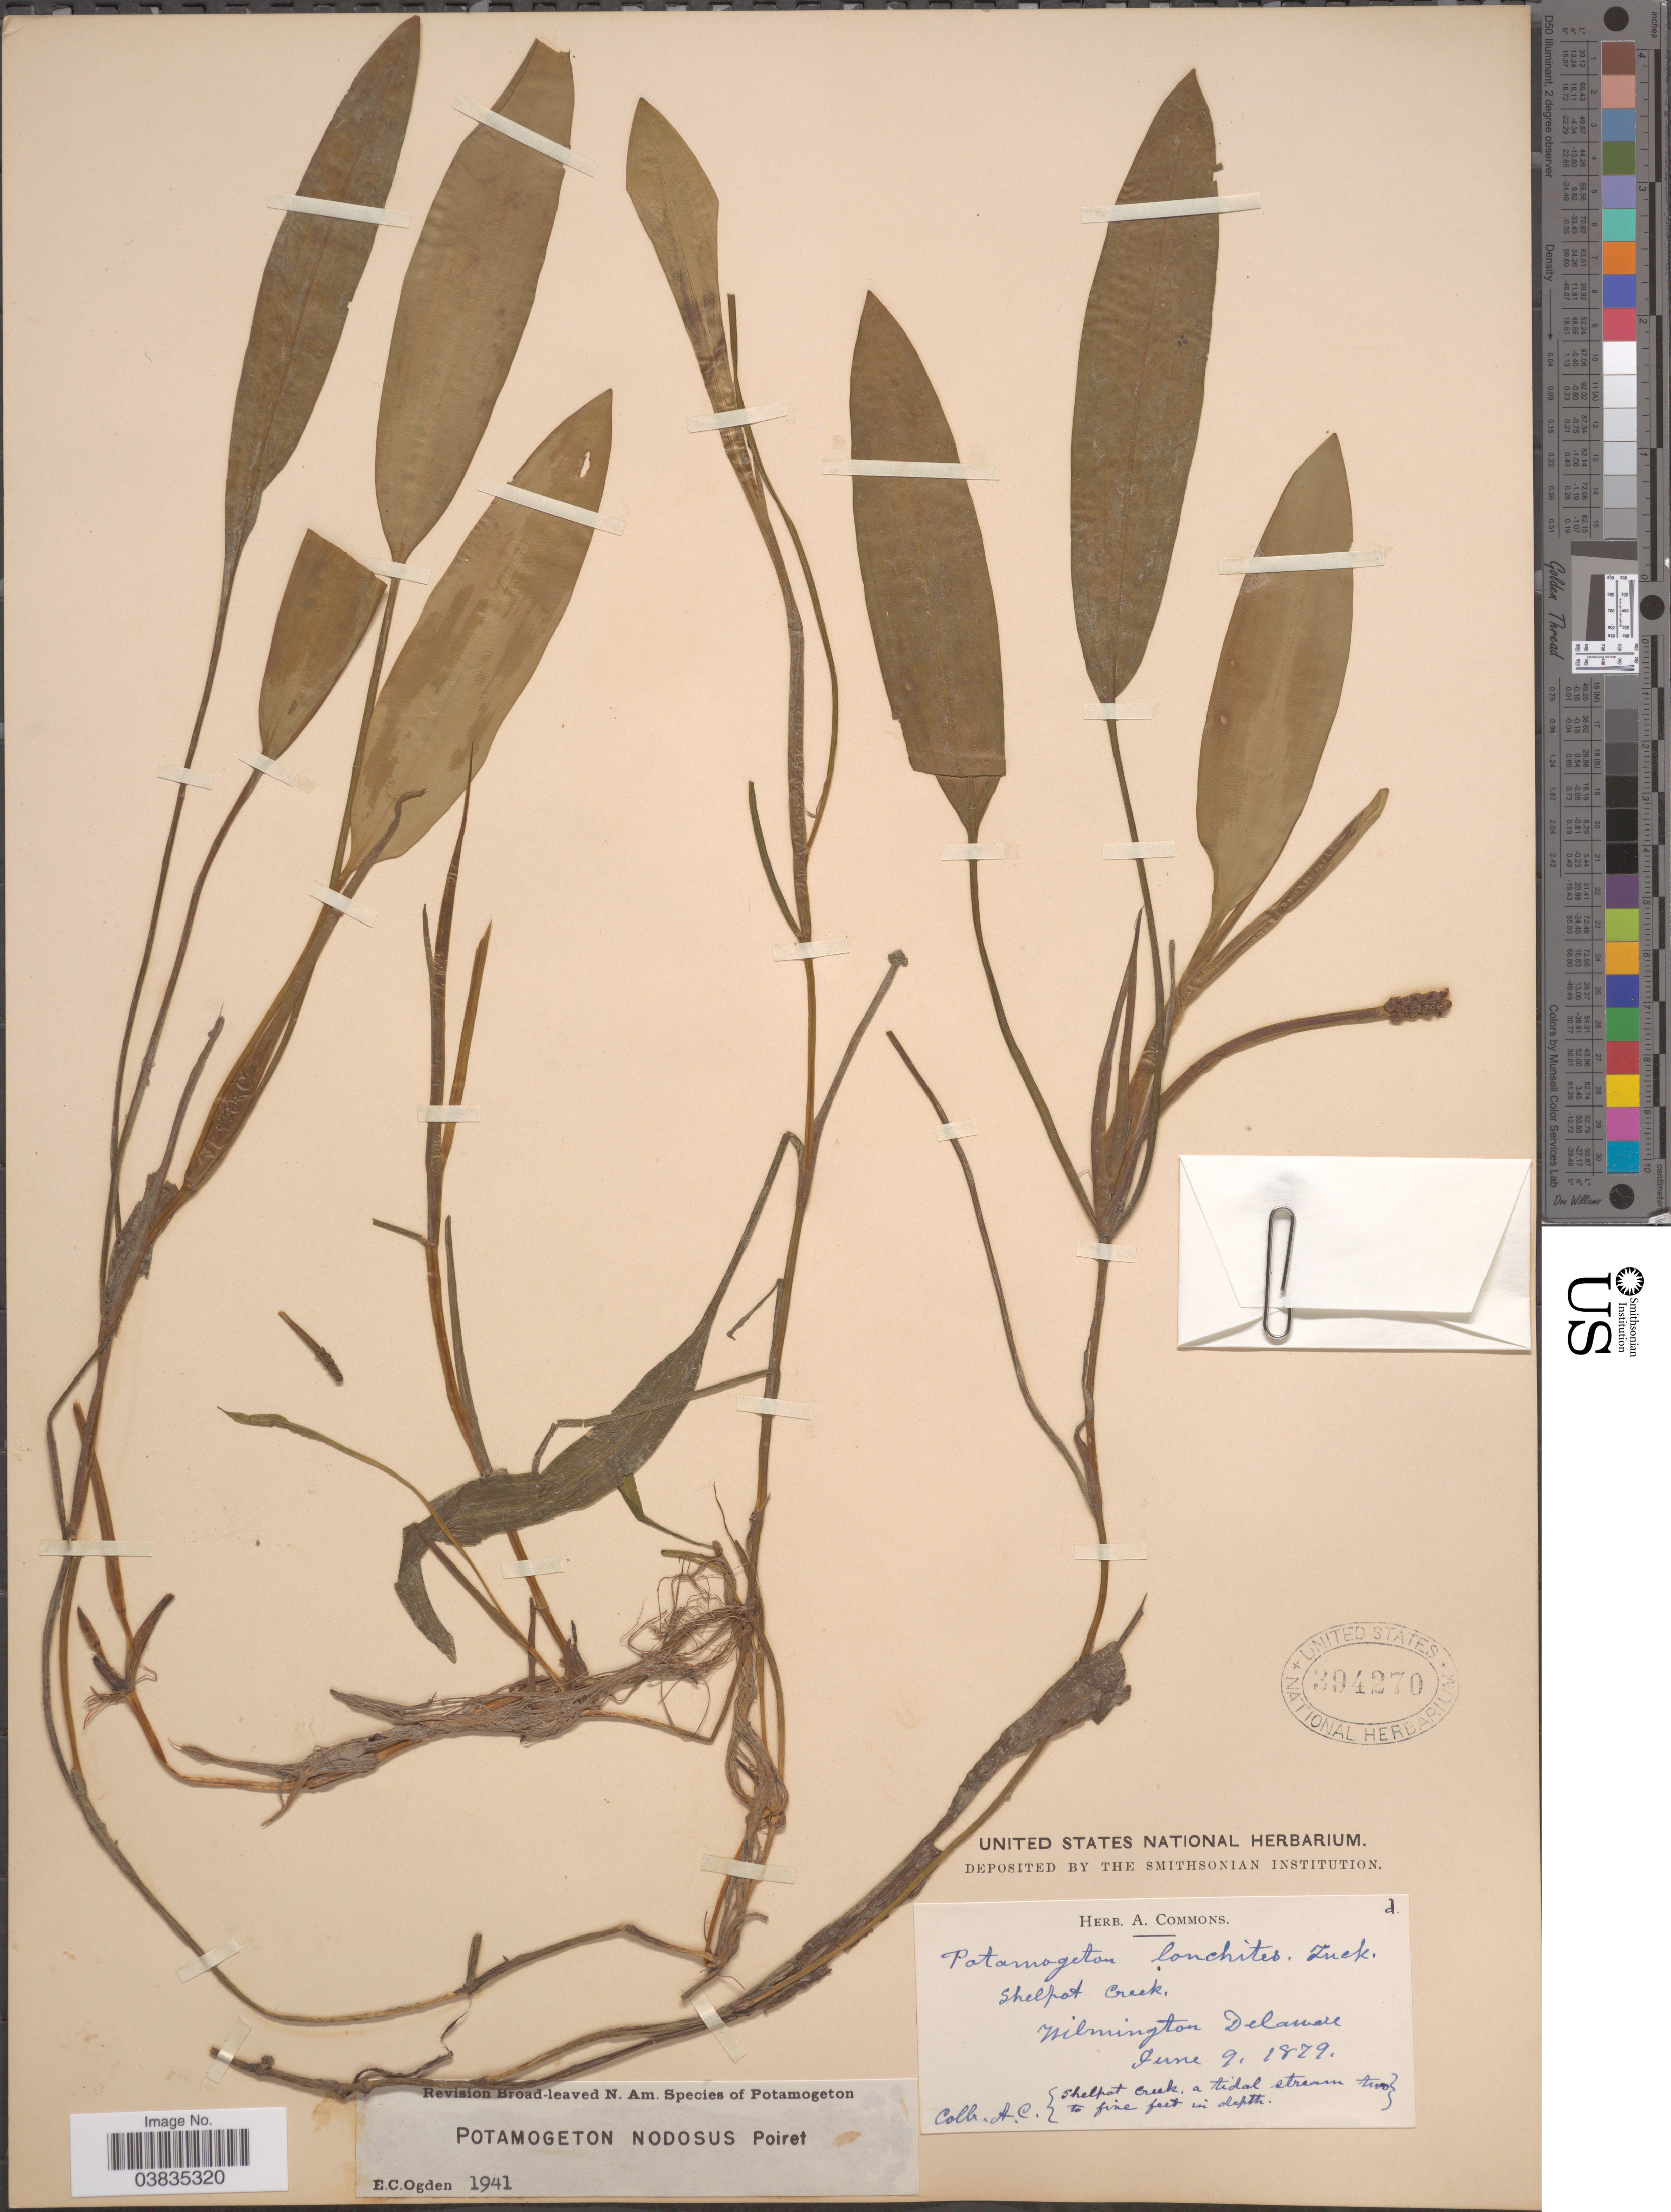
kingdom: Plantae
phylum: Tracheophyta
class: Liliopsida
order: Alismatales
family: Potamogetonaceae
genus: Potamogeton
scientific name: Potamogeton nodosus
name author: Poir.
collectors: A. Commons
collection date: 1879-06-09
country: United States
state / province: Delaware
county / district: New Castle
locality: Shelpot Creek. Wilmington.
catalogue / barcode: US 394270